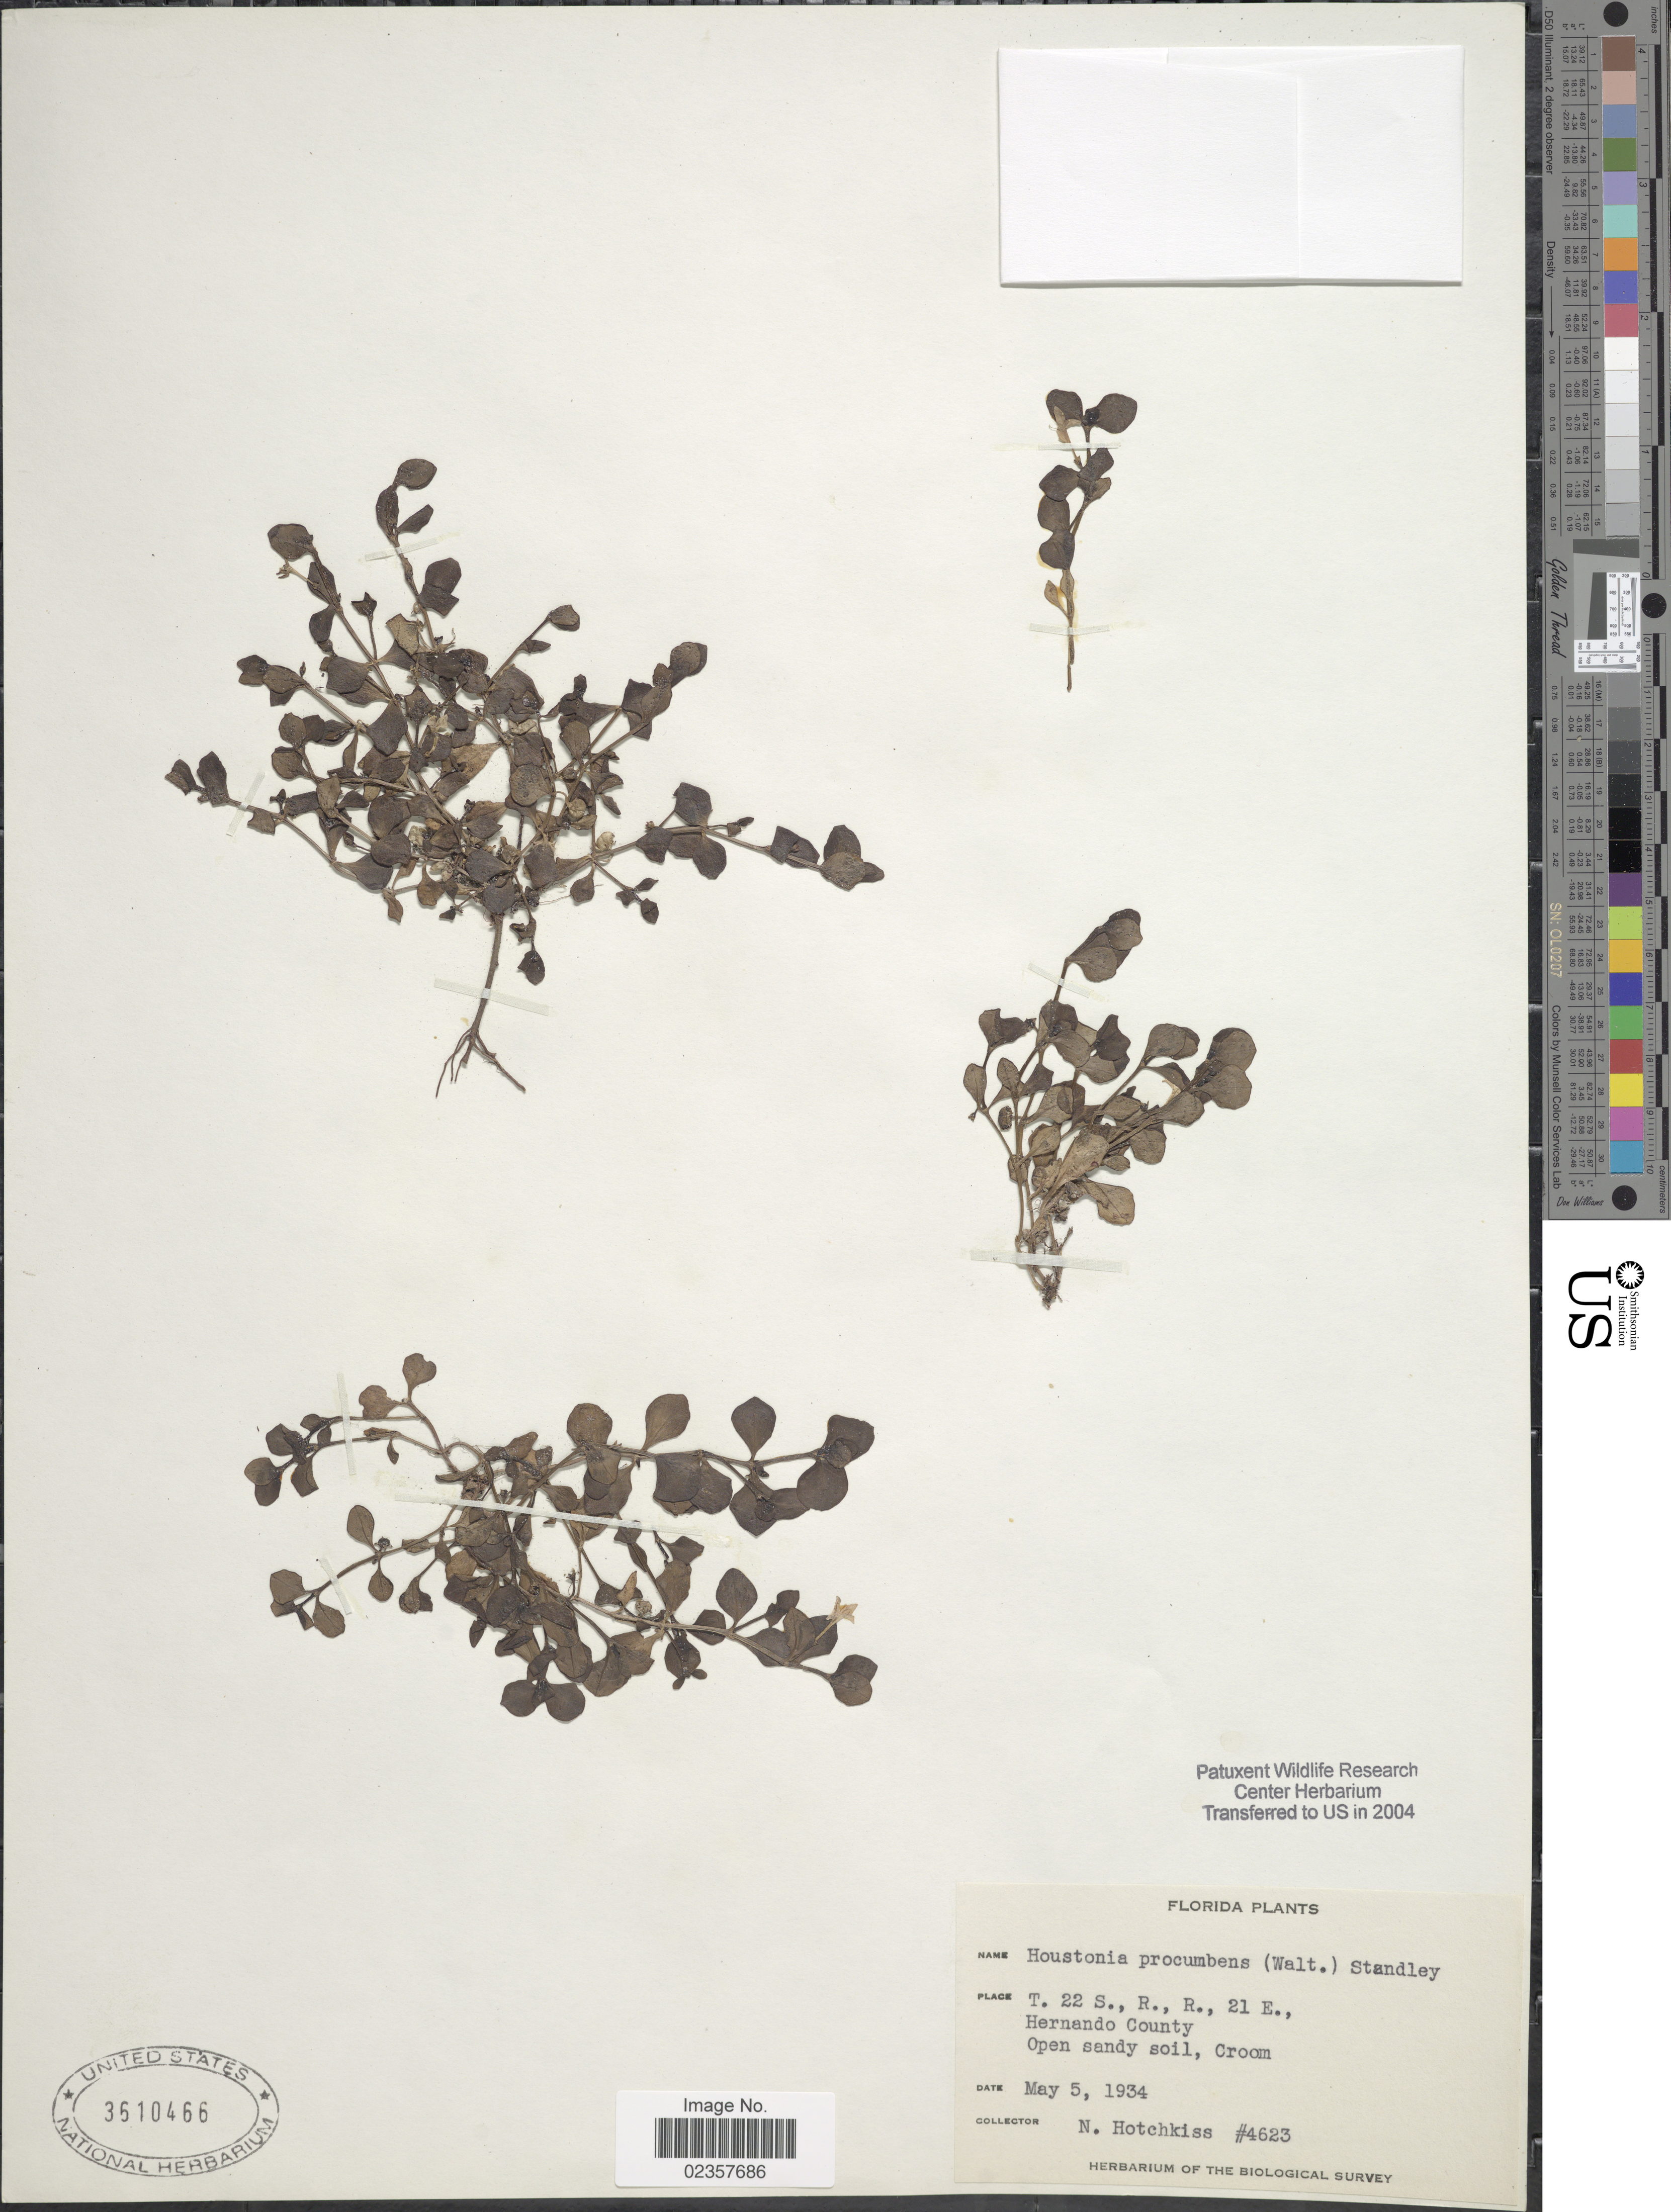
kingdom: Plantae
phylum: Tracheophyta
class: Magnoliopsida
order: Gentianales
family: Rubiaceae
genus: Houstonia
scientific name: Houstonia procumbens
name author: (Walter ex J.F. Gmel.) Standl.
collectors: N. Hotchkiss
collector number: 4623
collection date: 1934-05-05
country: United States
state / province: Florida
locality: Florida. T.22 S., R., R., 21 E., Hernando County.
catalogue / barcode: US 3610466